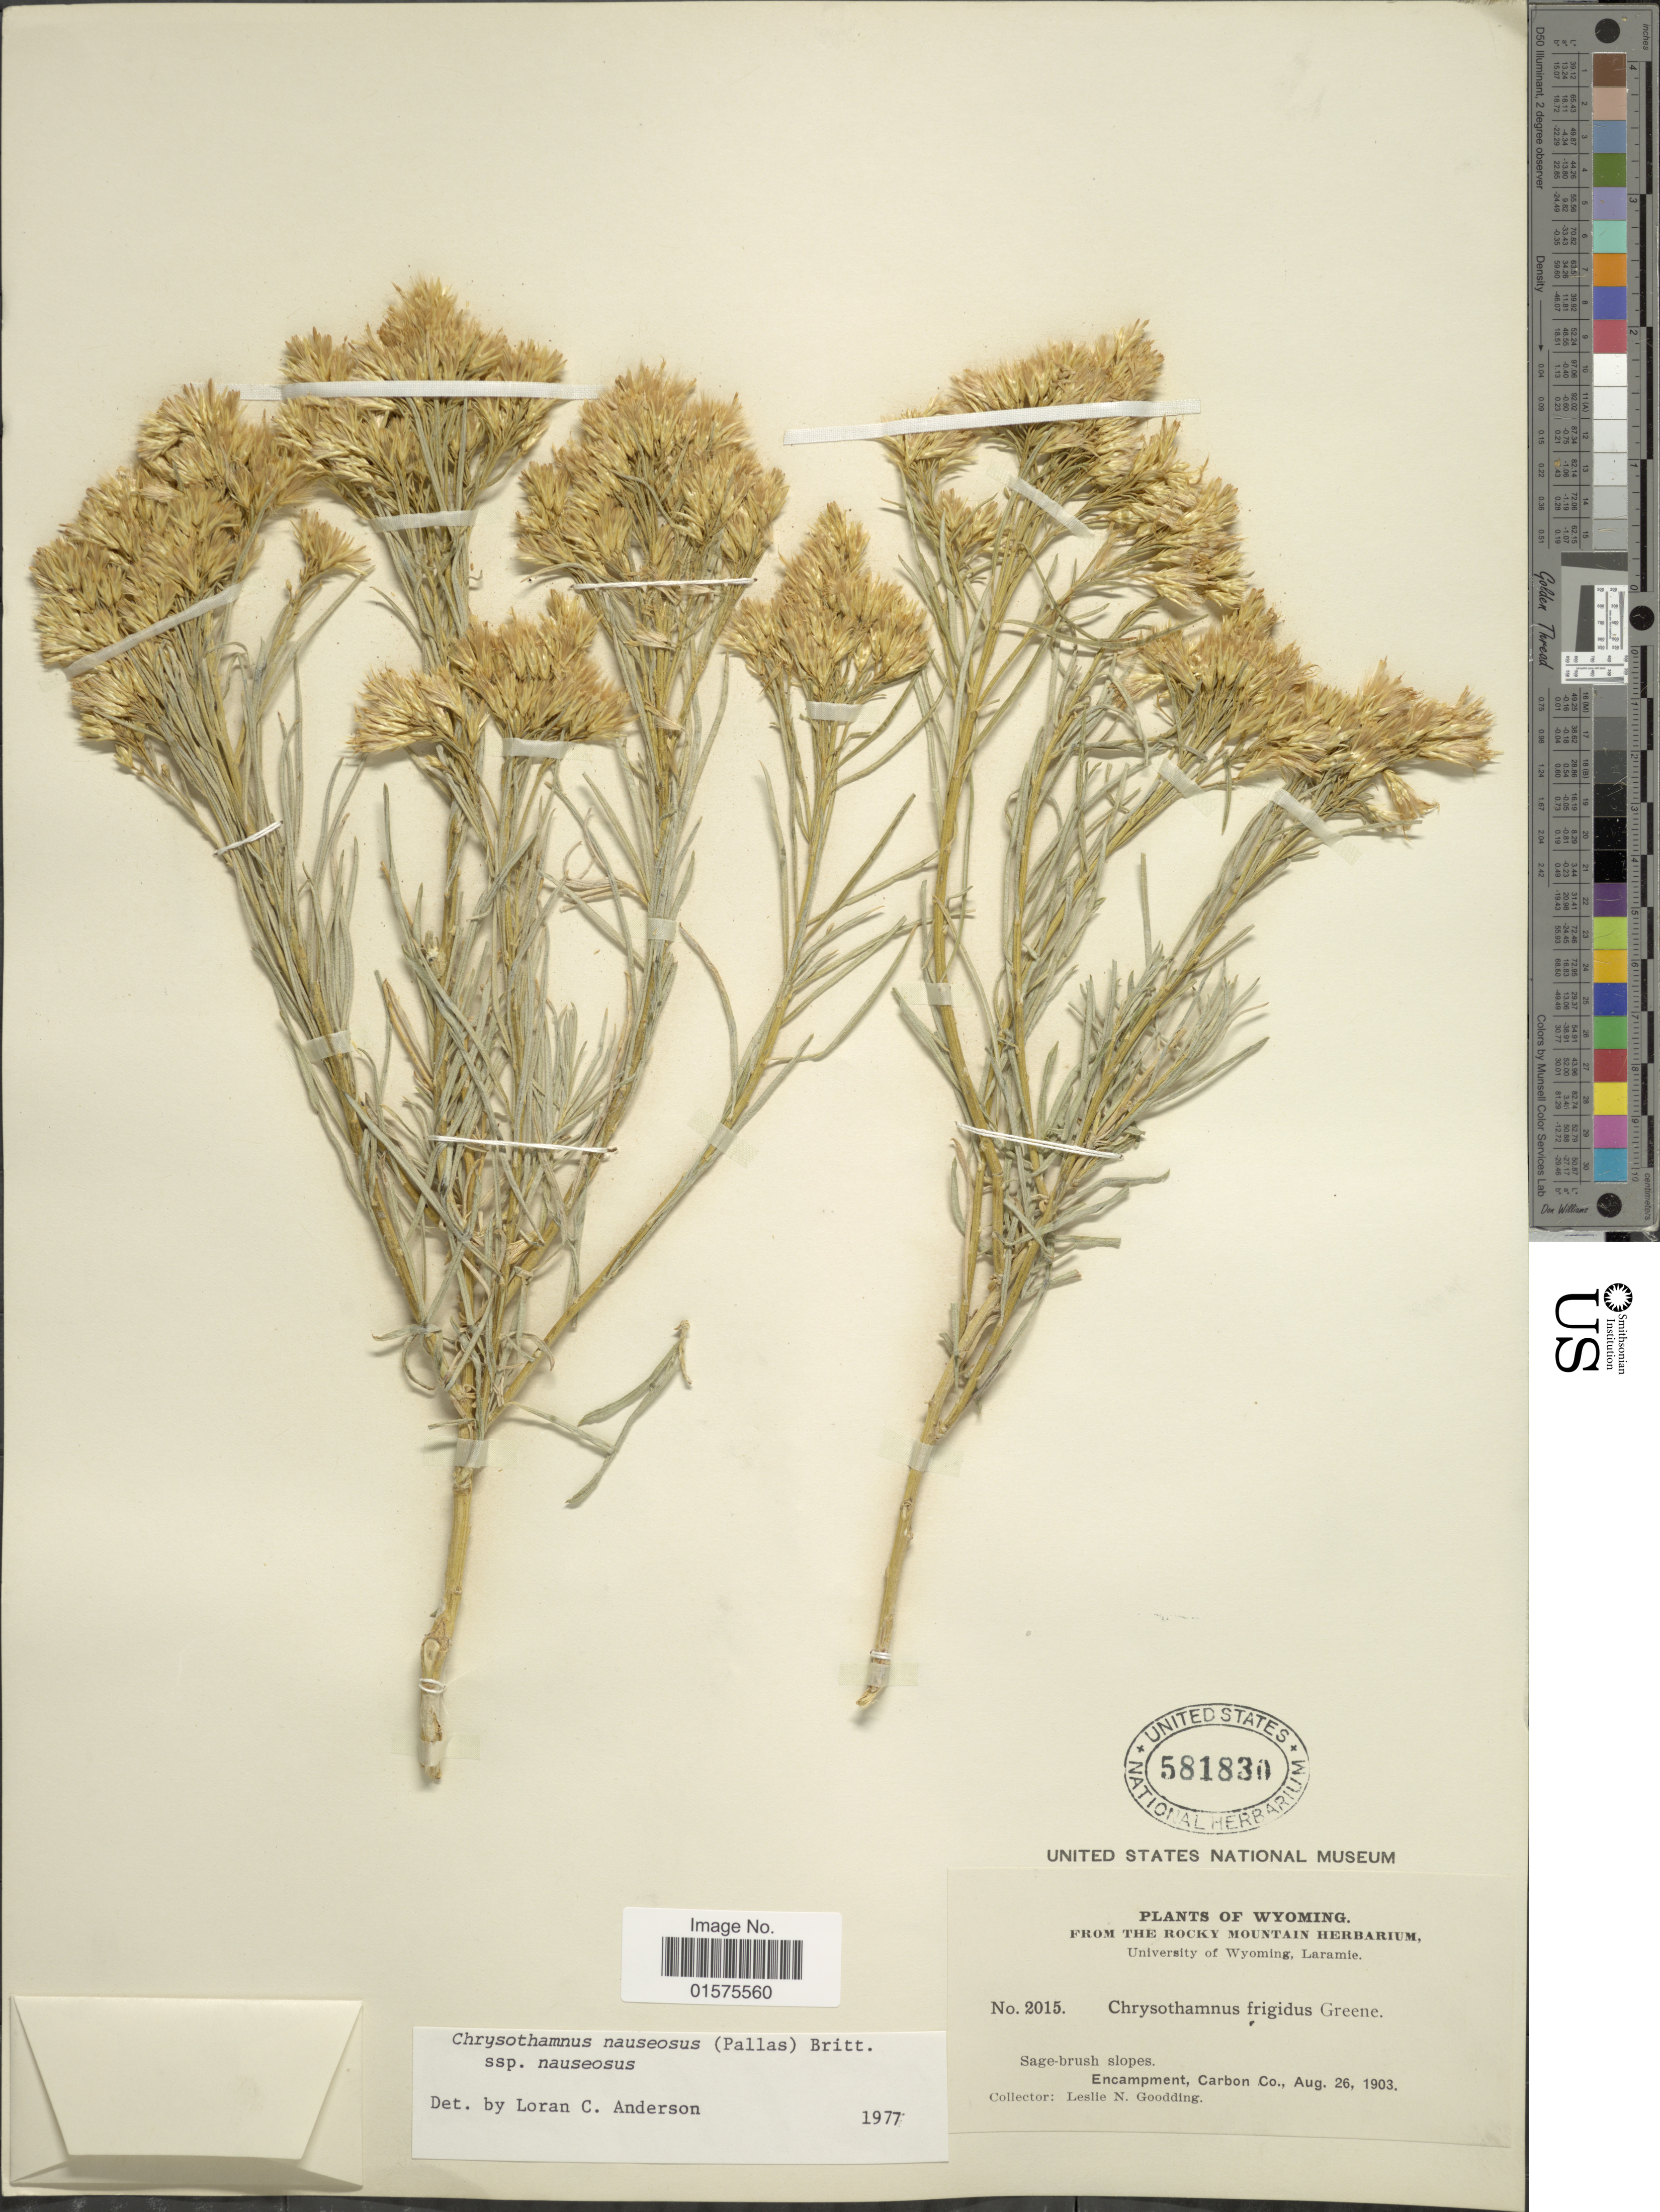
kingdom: Plantae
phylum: Tracheophyta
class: Magnoliopsida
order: Asterales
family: Asteraceae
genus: Ericameria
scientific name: Ericameria nauseosa var. nauseosa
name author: (Pall. ex Pursh) G.L. Nesom & G.I. Baird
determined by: Urbatsch, Lowell E., Curator (LSU), Louisiana State University (UNITED STATES)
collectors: L. N. Goodding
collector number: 2015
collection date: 1903-08-26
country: United States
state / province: Wyoming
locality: Encampment, Carbon Co.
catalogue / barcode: US 581830